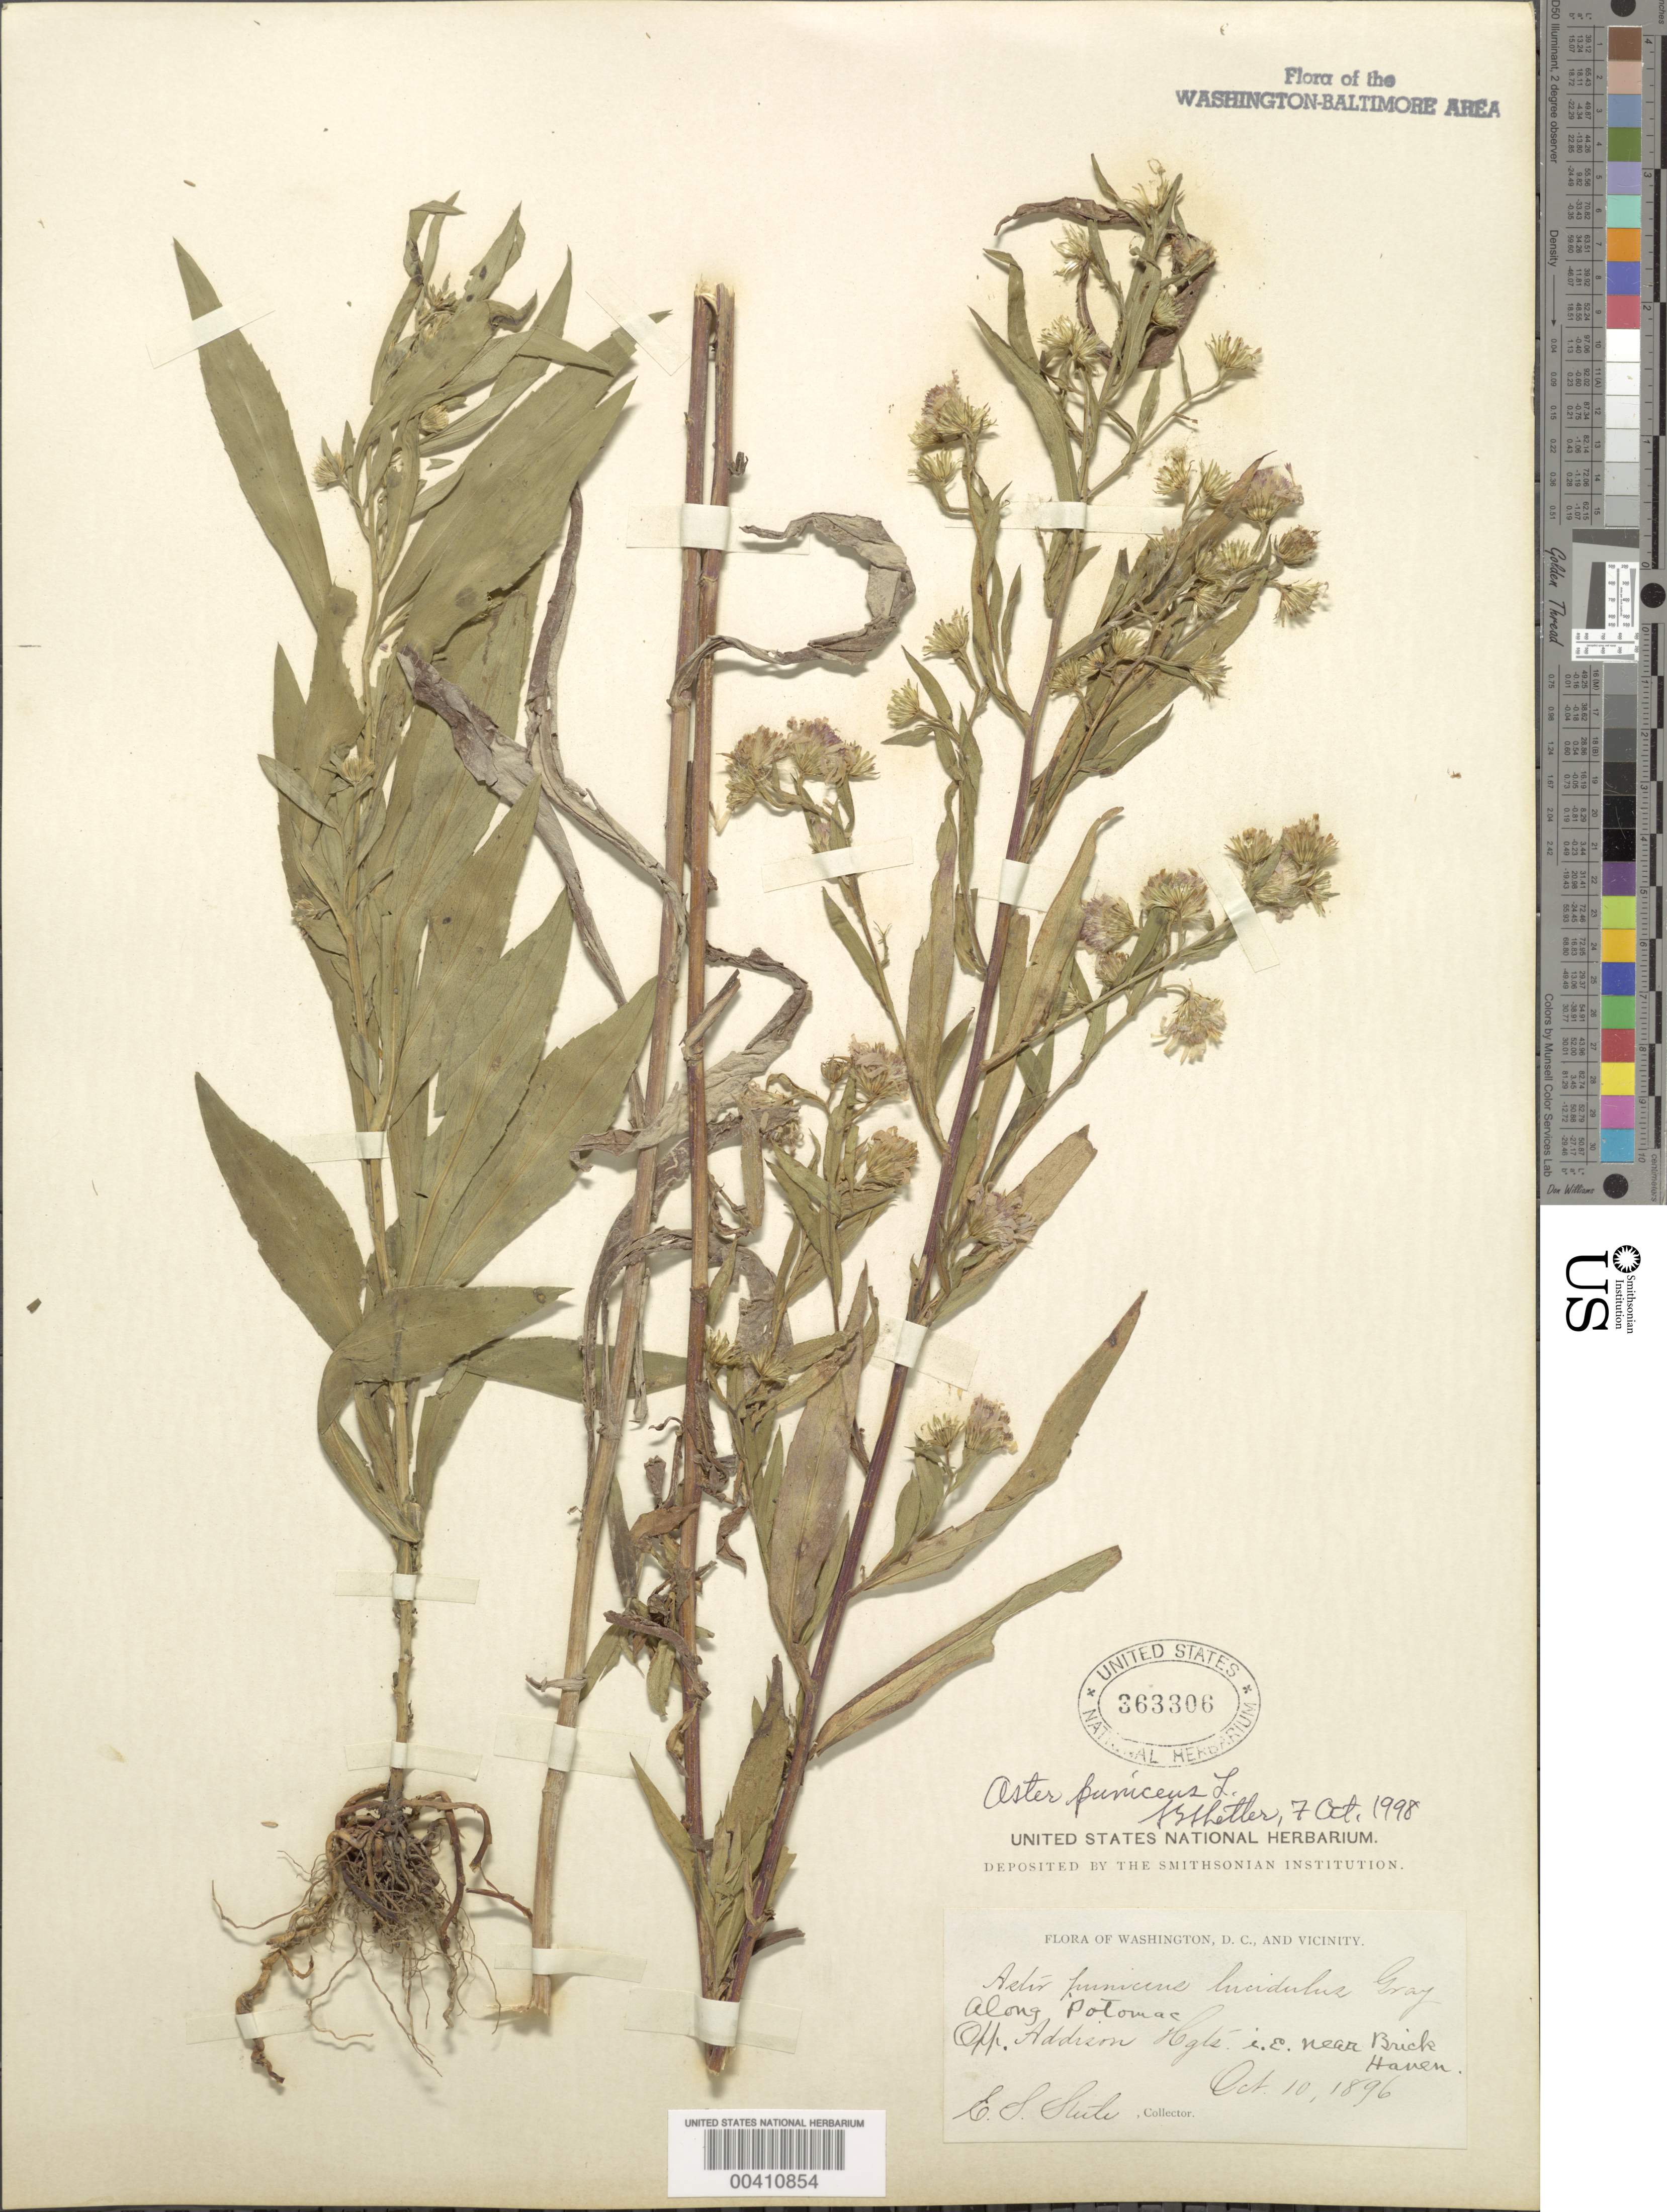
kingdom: Plantae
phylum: Tracheophyta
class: Magnoliopsida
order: Asterales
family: Asteraceae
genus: Symphyotrichum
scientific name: Symphyotrichum puniceum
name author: (L.) Á. Löve & D. Löve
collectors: E. Steele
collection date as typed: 10 Oct 1896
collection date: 1896-10-10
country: United States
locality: Potomac River opposite Addison Heights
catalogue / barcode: US 363306